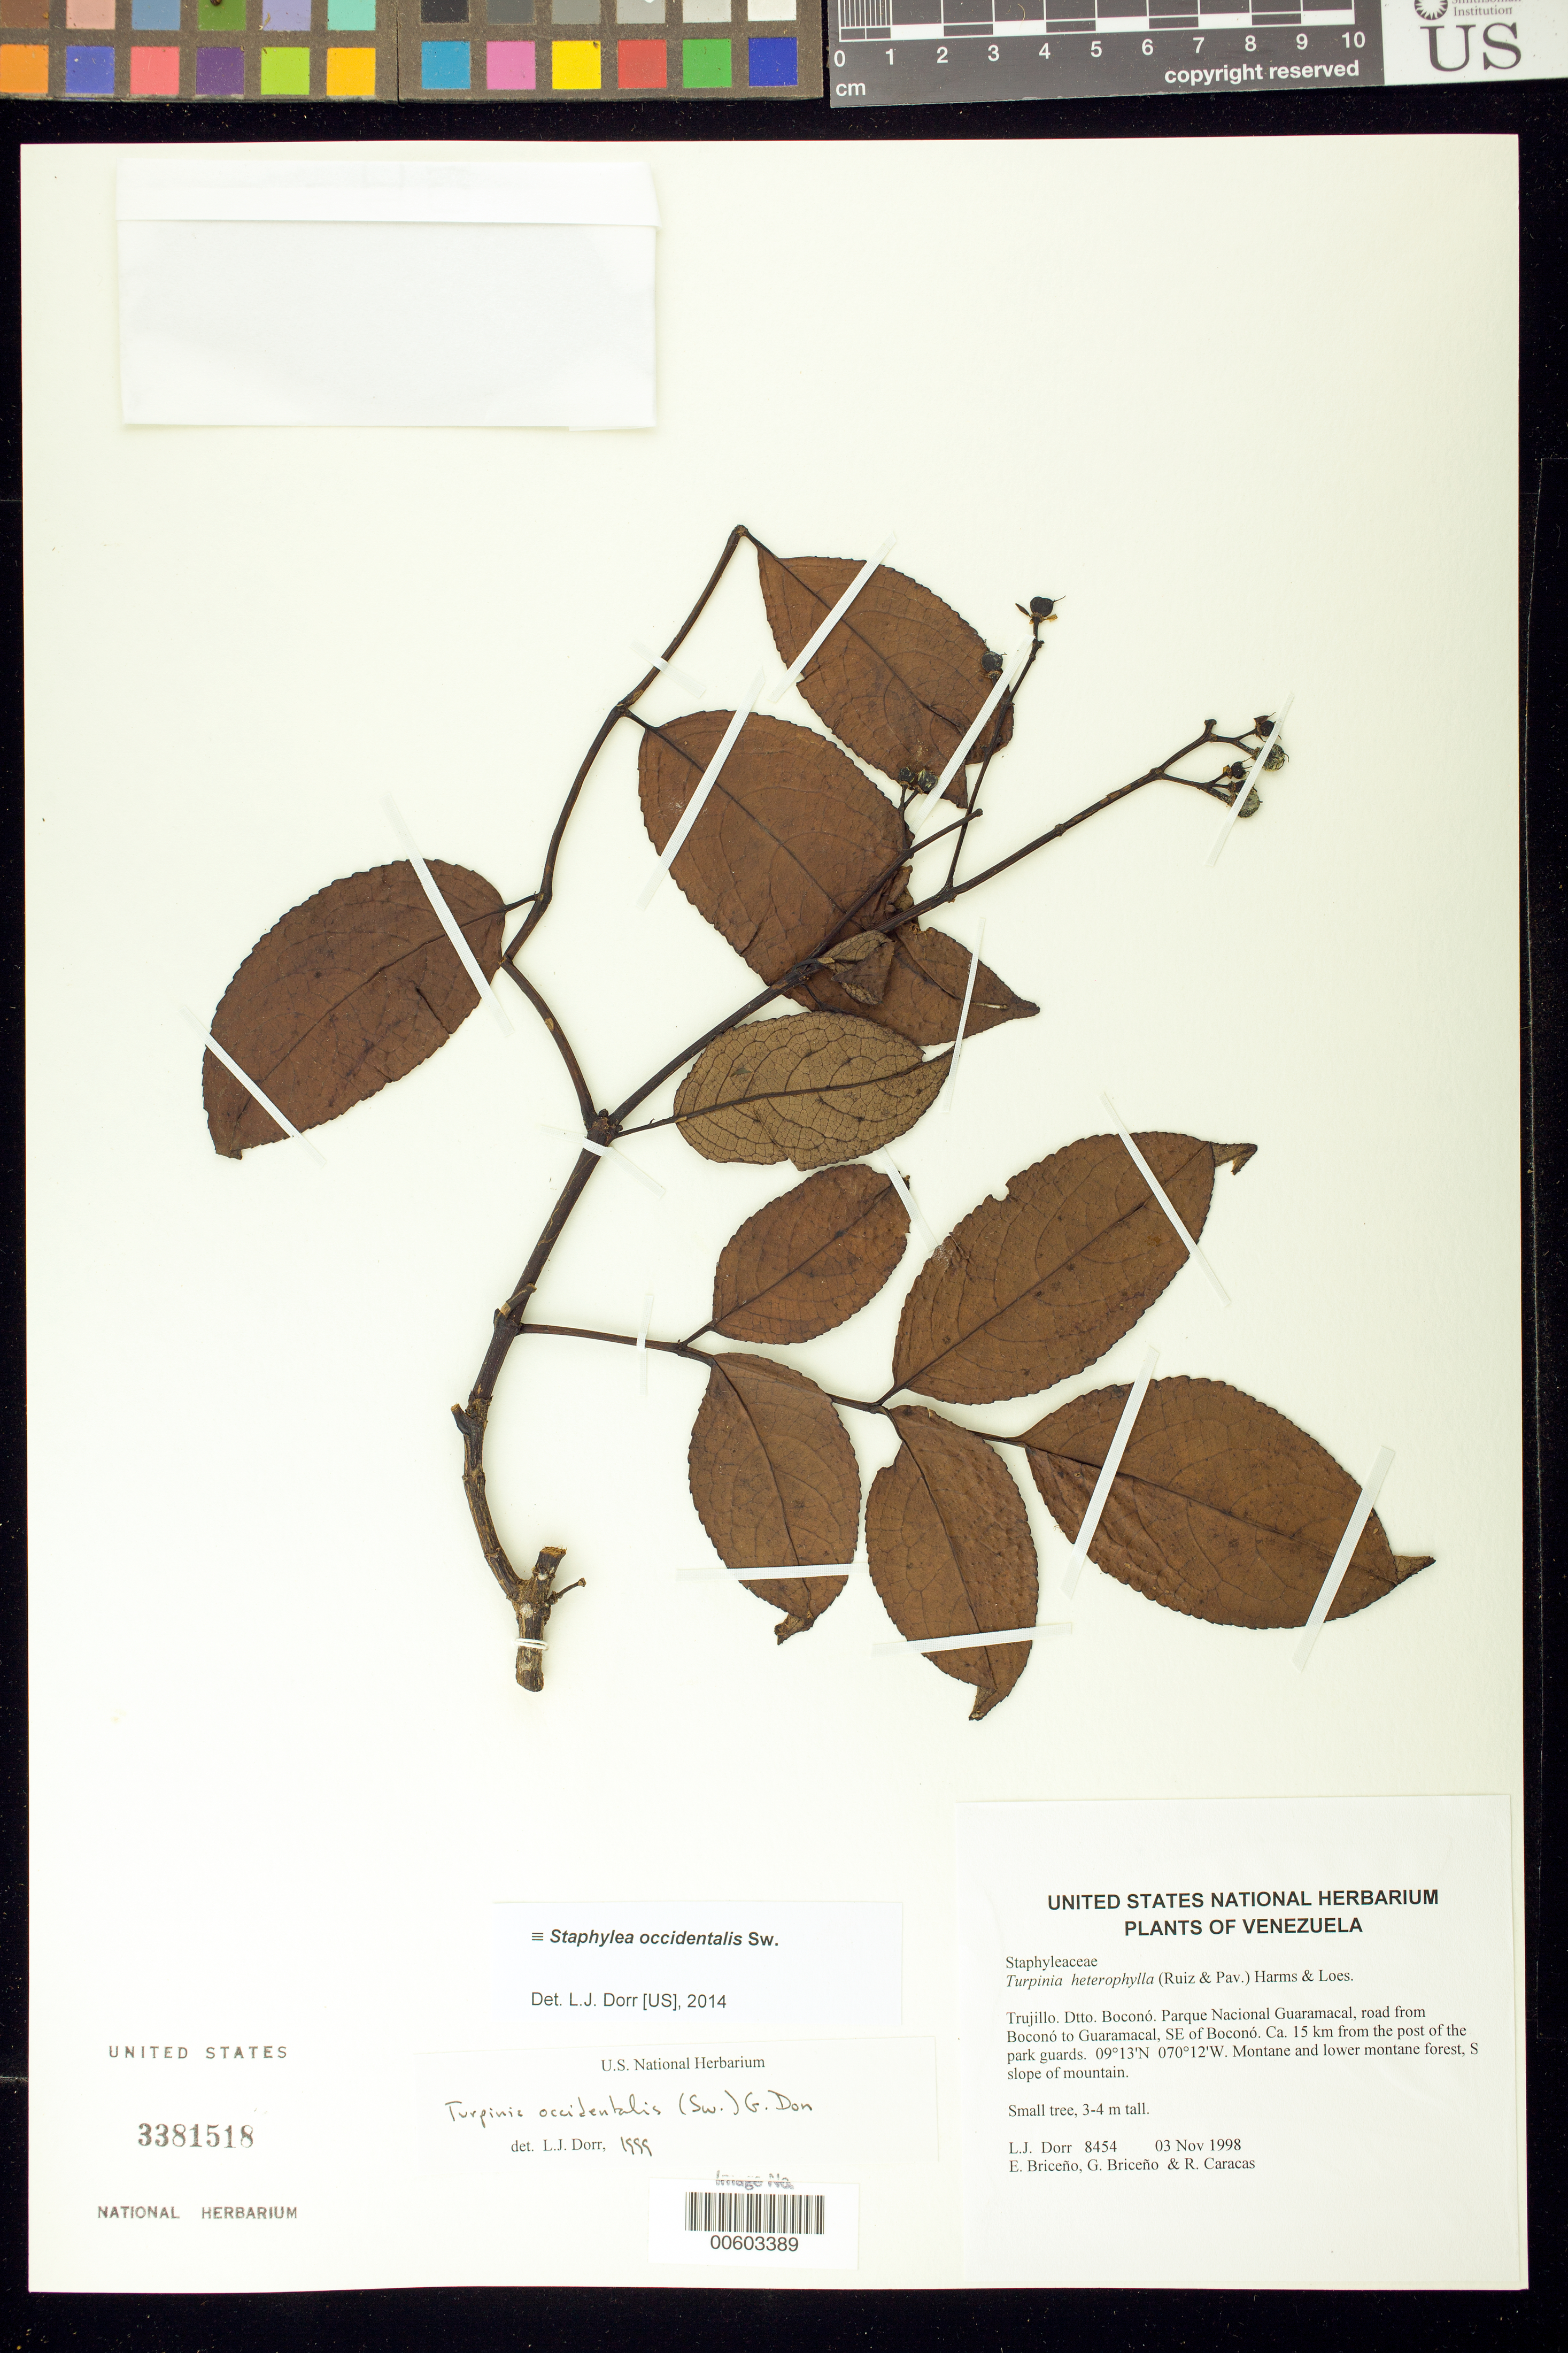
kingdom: Plantae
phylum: Tracheophyta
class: Magnoliopsida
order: Crossosomatales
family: Staphyleaceae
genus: Staphylea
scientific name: Staphylea occidentalis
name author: Sw.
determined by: Dorr, L. J., (BOT), Smithsonian Institution - National Museum of Natural History (UNITED STATES)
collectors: L. J. Dorr, E. Briceño, G. Briceño & R. Caracas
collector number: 8454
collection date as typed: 03 Nov 1998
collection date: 1998-11-03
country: Venezuela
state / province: Trujillo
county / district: Boconó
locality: Parque Nacional Guaramacal, road from Boconó to Guaramacal, SE of Boconó, ca. 15 km from the post of the park guards.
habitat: Montane and lower montane forest, S slope of mountain.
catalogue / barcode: US 3381518